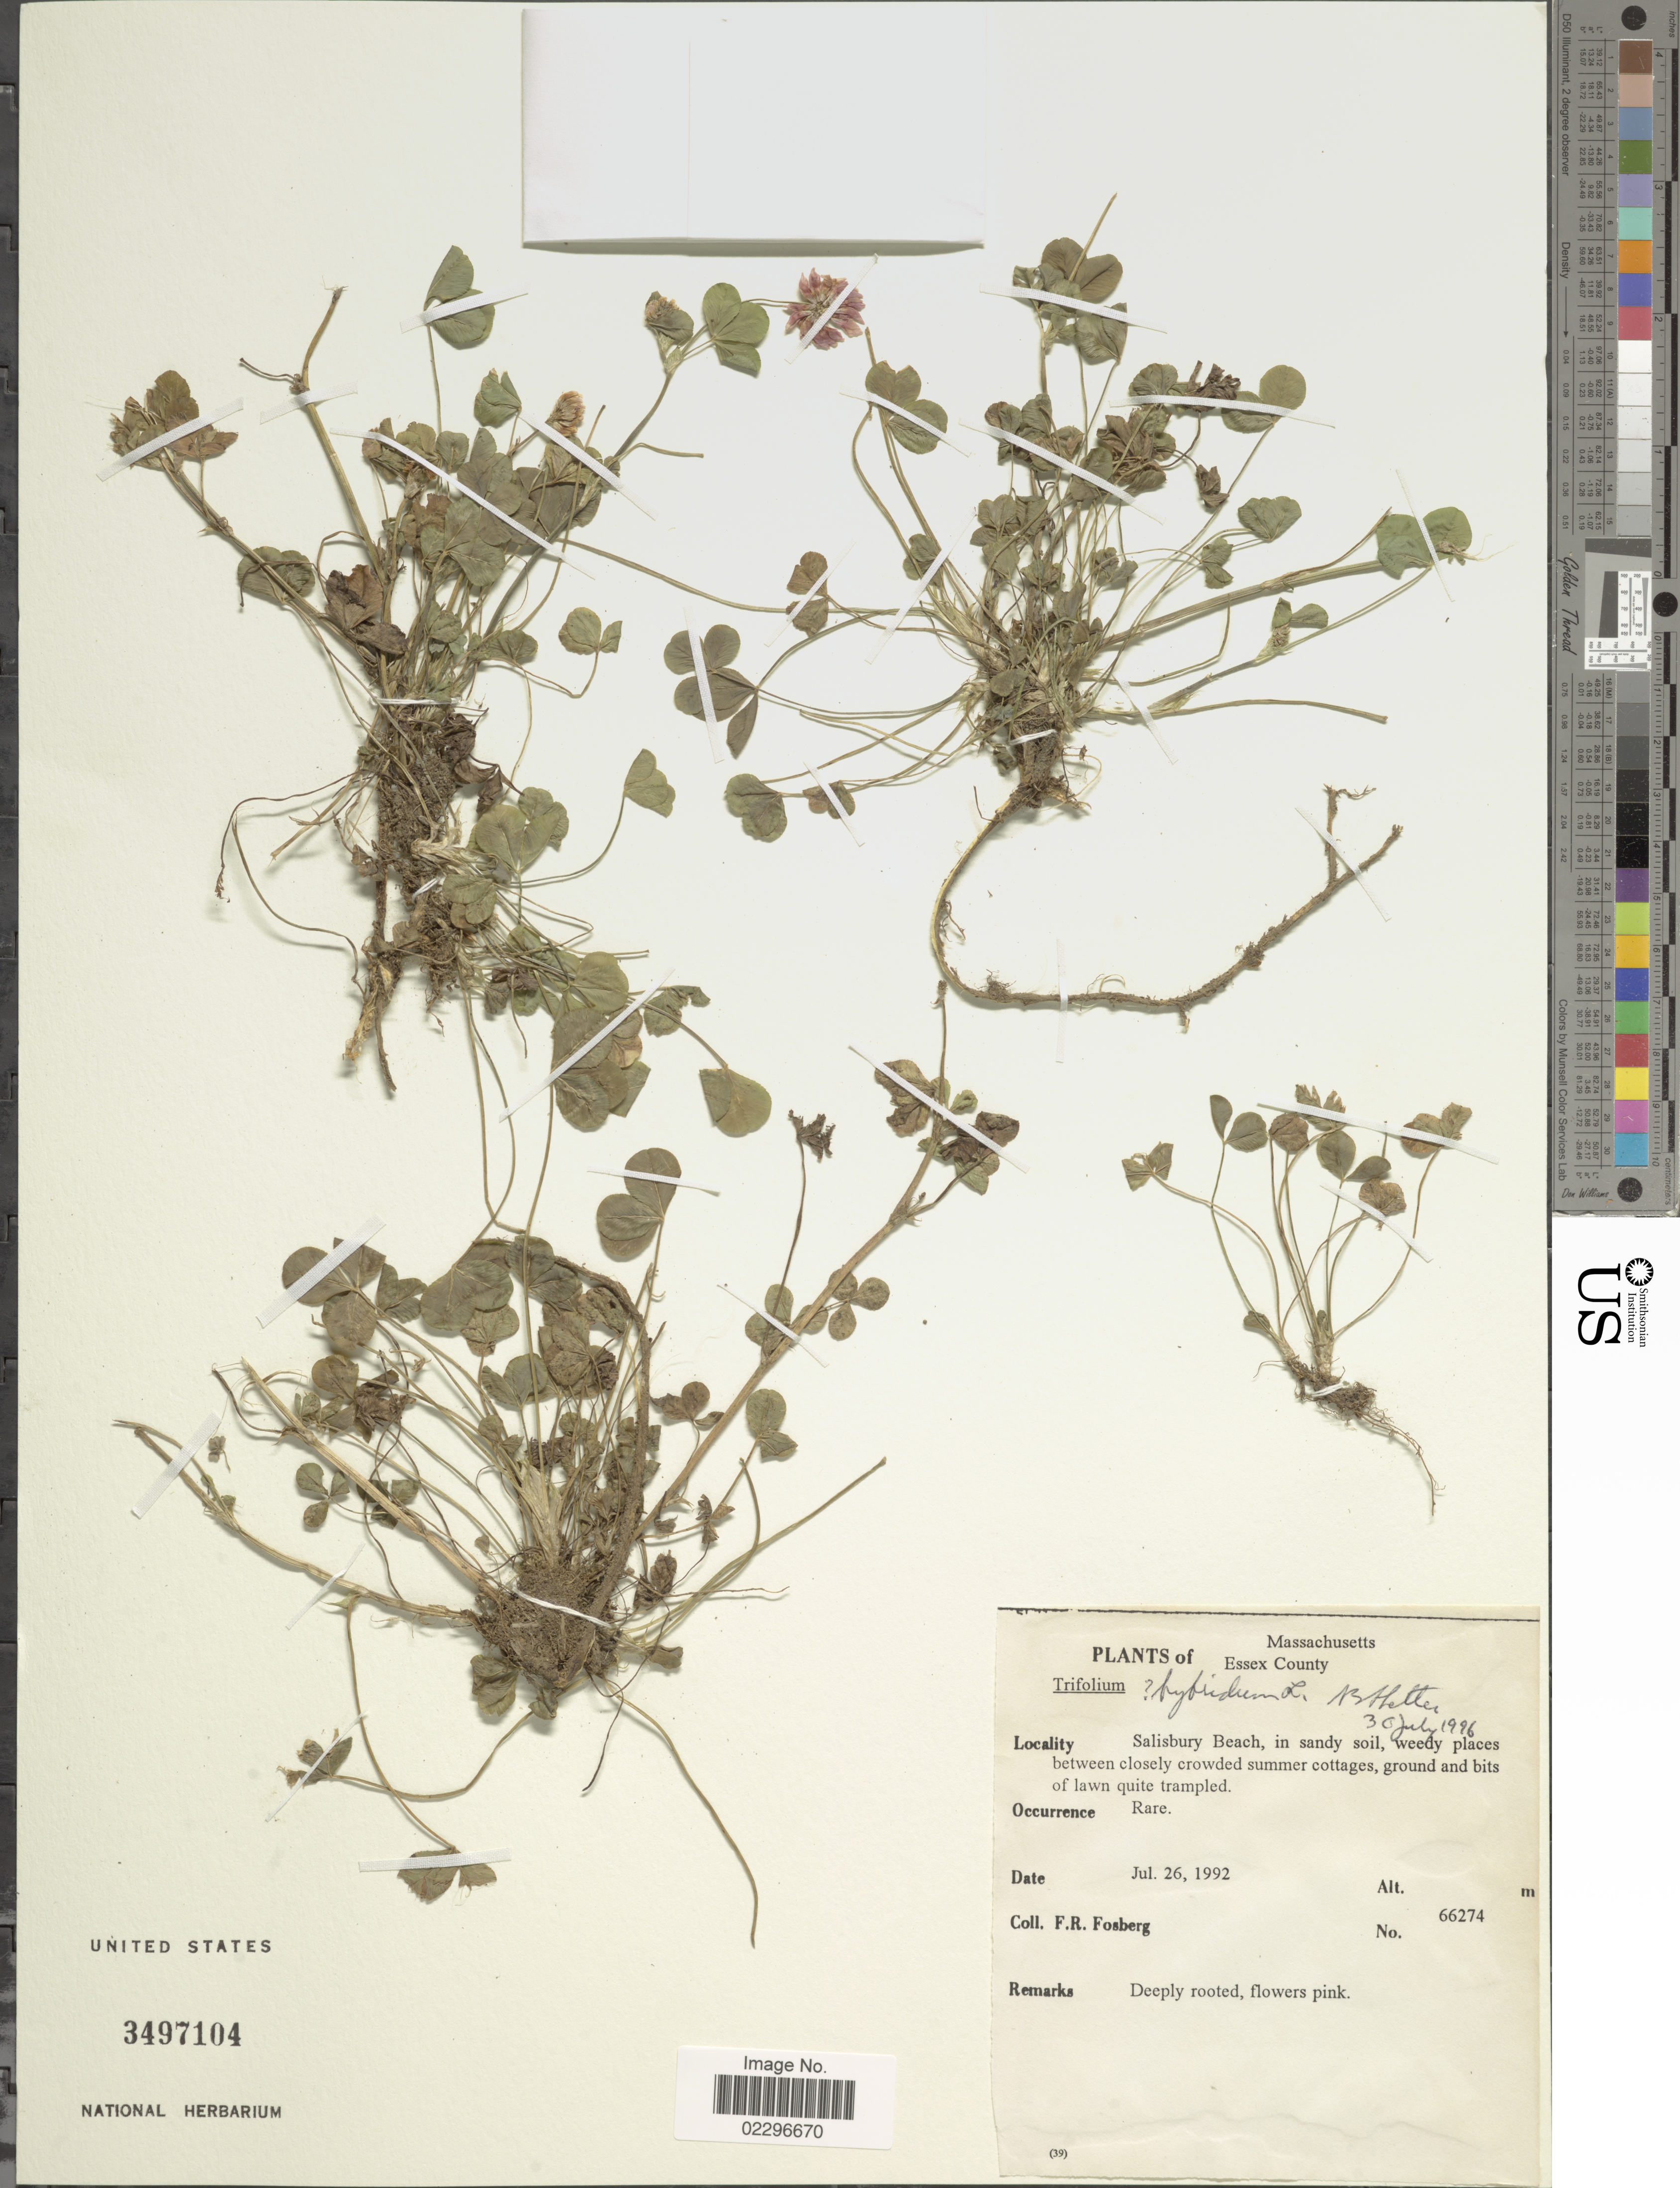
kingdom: Plantae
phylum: Tracheophyta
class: Magnoliopsida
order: Fabales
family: Fabaceae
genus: Trifolium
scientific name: Trifolium hybridum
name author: L.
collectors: F. R. Fosberg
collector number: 66274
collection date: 1992-07-26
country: United States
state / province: Massachusetts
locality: Essex County. Salisbury Beach.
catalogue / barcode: US 3497104